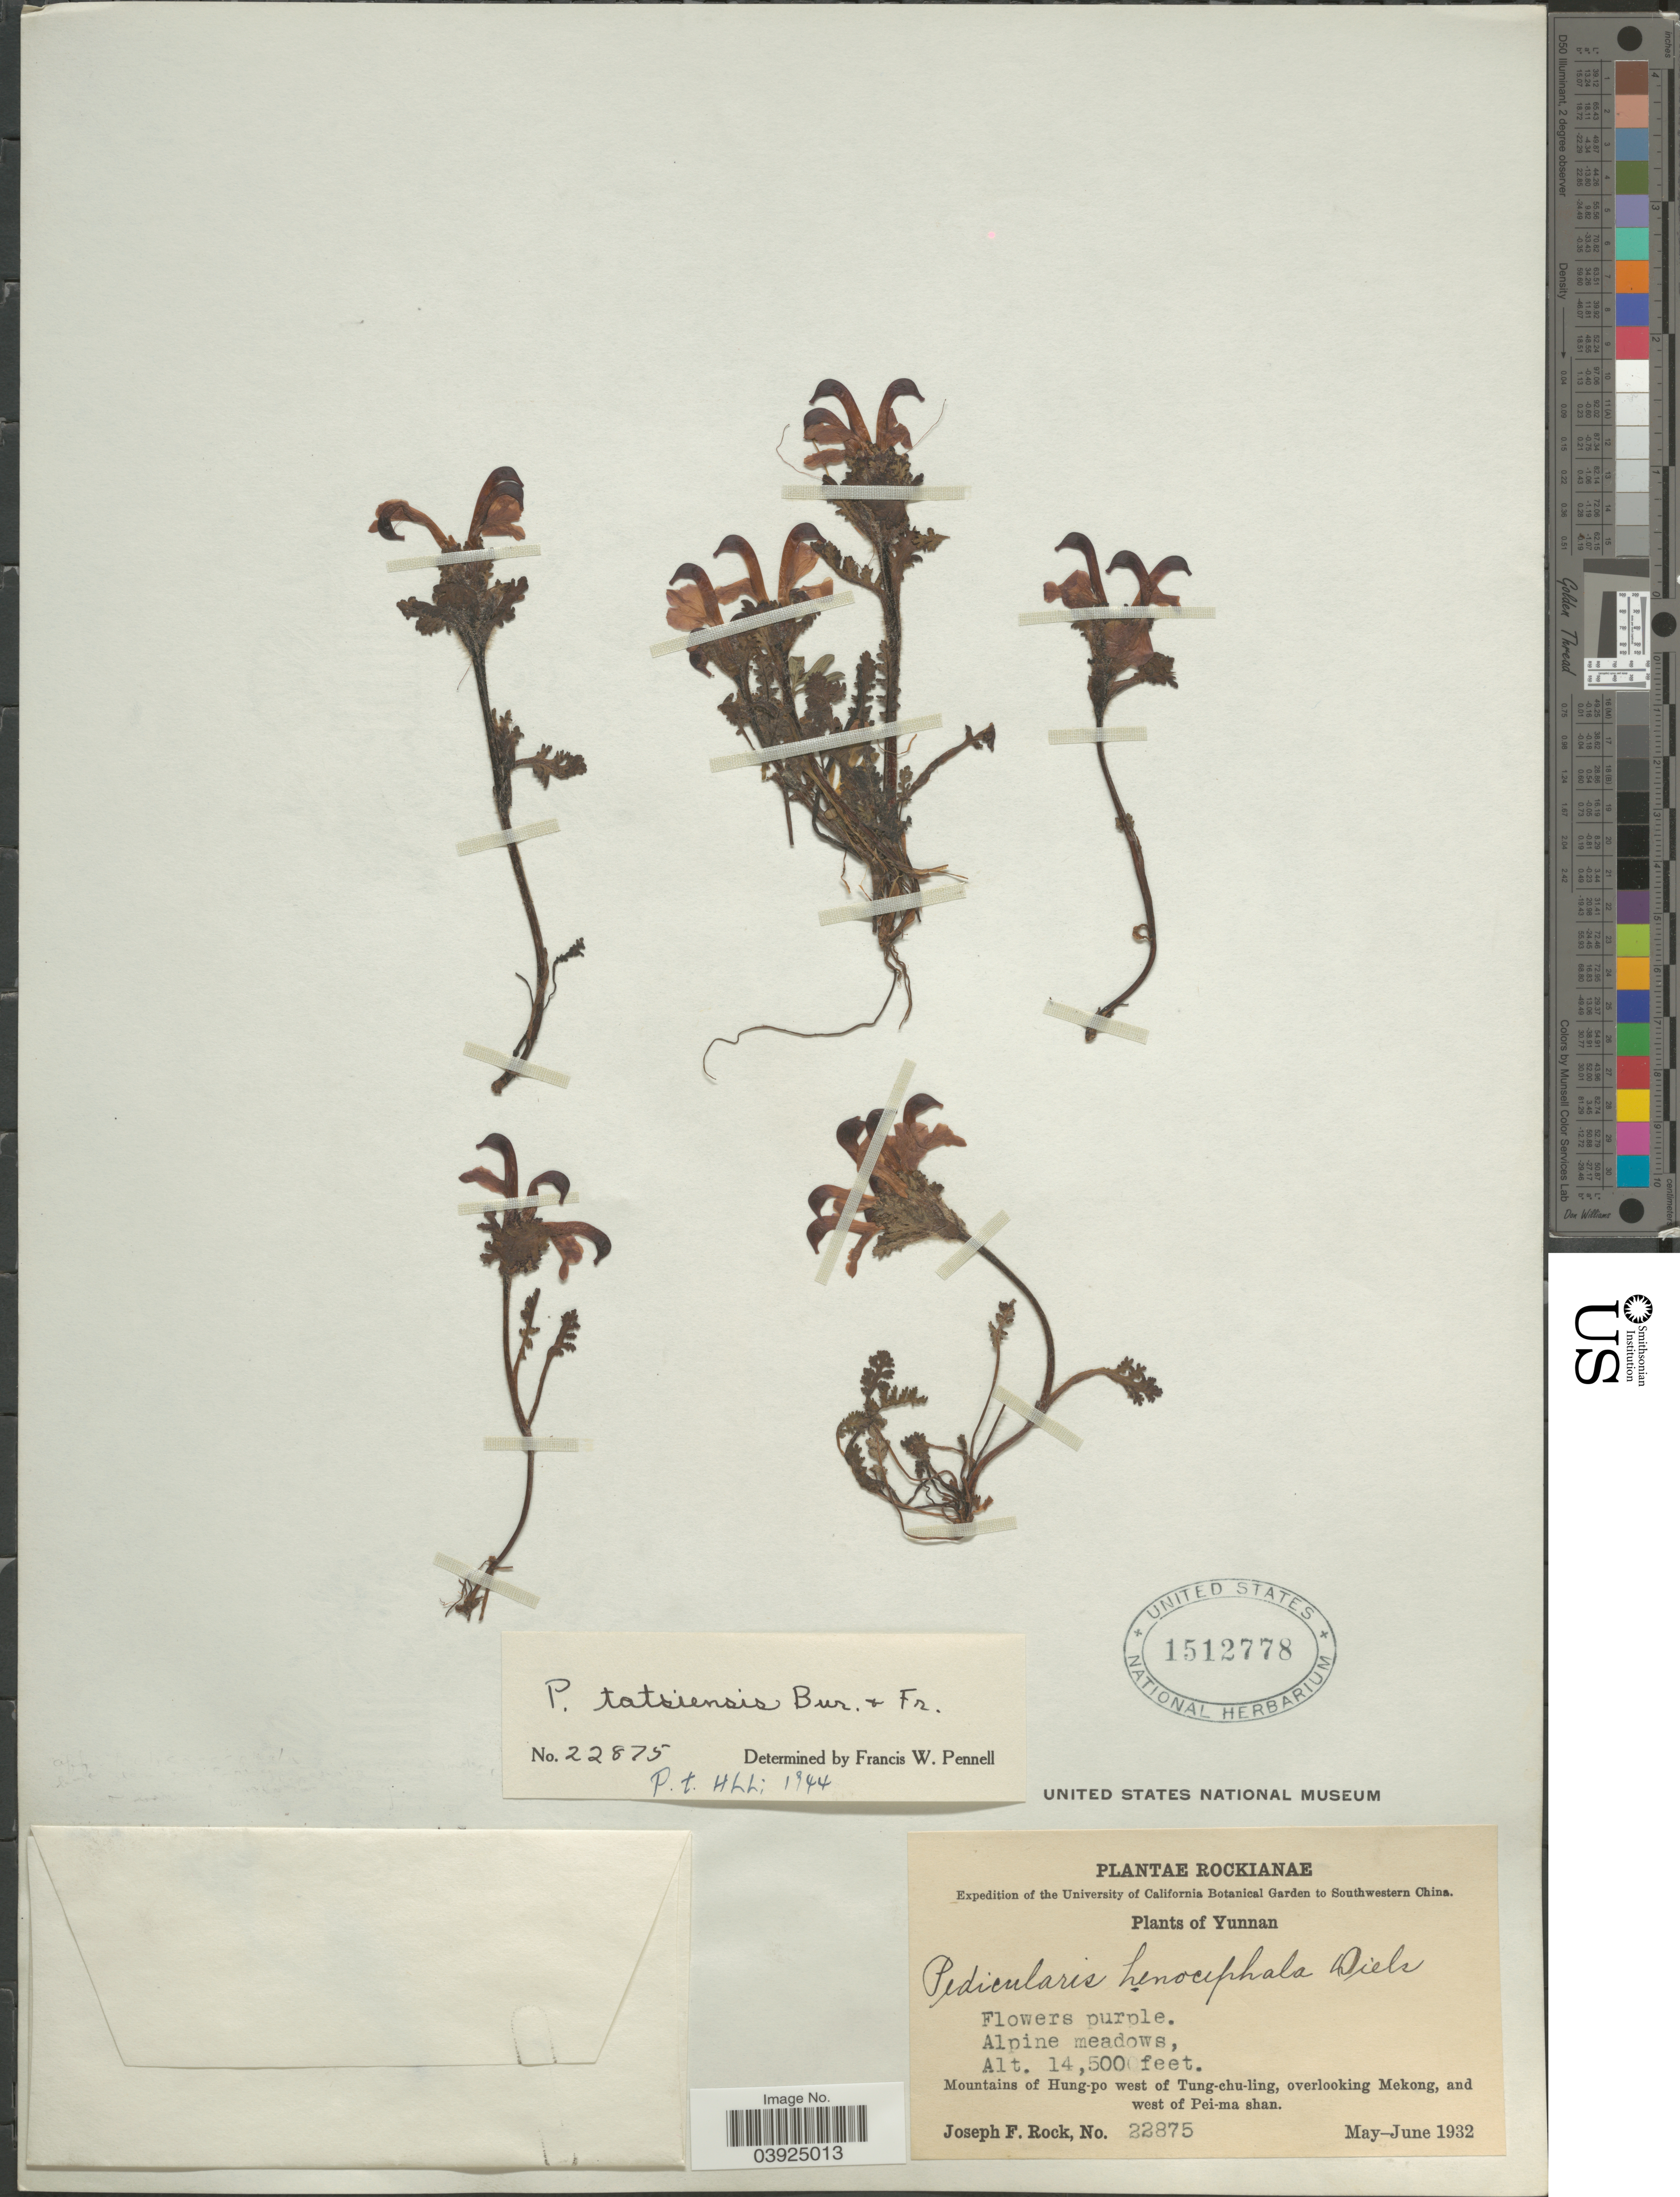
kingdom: Plantae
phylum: Tracheophyta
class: Magnoliopsida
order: Lamiales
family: Orobanchaceae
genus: Pedicularis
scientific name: Pedicularis tatsienensis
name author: Bureau & Franch.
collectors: J. F. Rock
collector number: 22875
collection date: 1932-05/1932-06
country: China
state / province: Yunnan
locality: Mountains of Hung-po west of Tung-chu-ling, overlooking Mekong, and west of Pei-ma shan.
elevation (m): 4420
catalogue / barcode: US 1512778